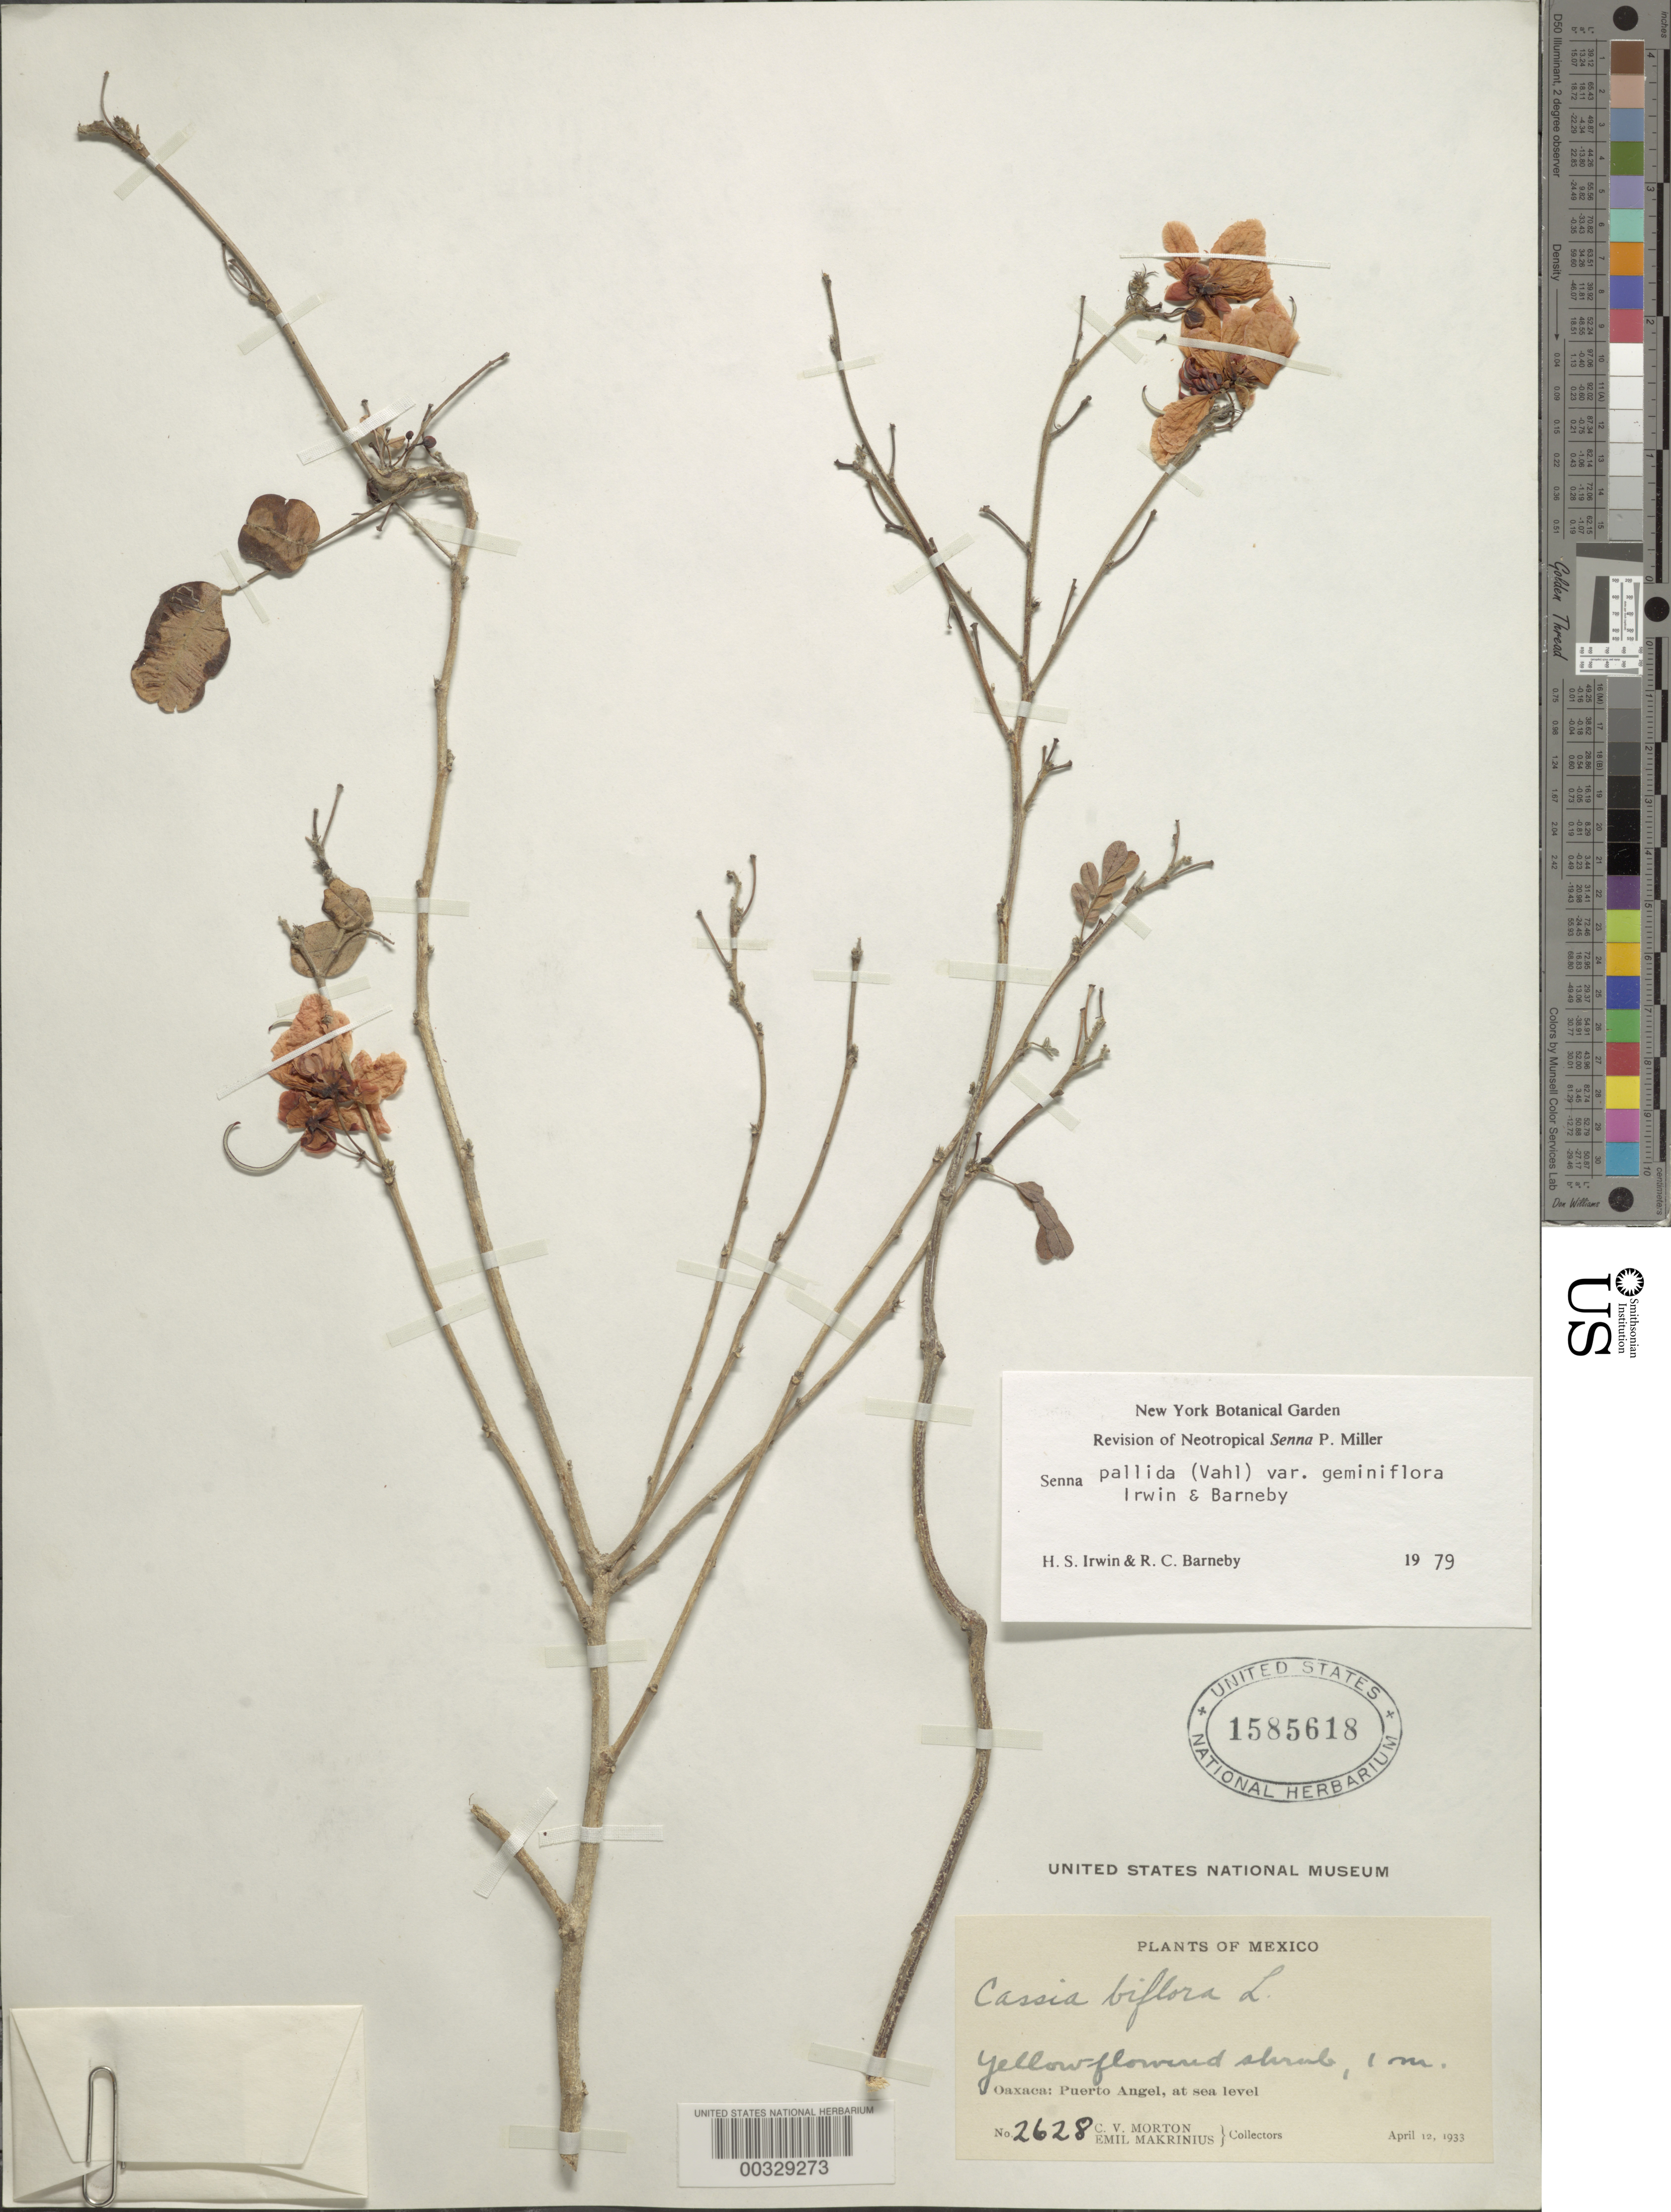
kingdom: Plantae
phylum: Tracheophyta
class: Magnoliopsida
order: Fabales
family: Fabaceae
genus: Senna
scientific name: Senna pallida var. geminiflora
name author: H.S. Irwin & Barneby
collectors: C. V. Morton & E. Makrinius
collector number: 2628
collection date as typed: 12 Apr 1933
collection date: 1933-04-12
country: Mexico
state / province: Oaxaca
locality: Puerto angel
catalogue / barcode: US 1585618